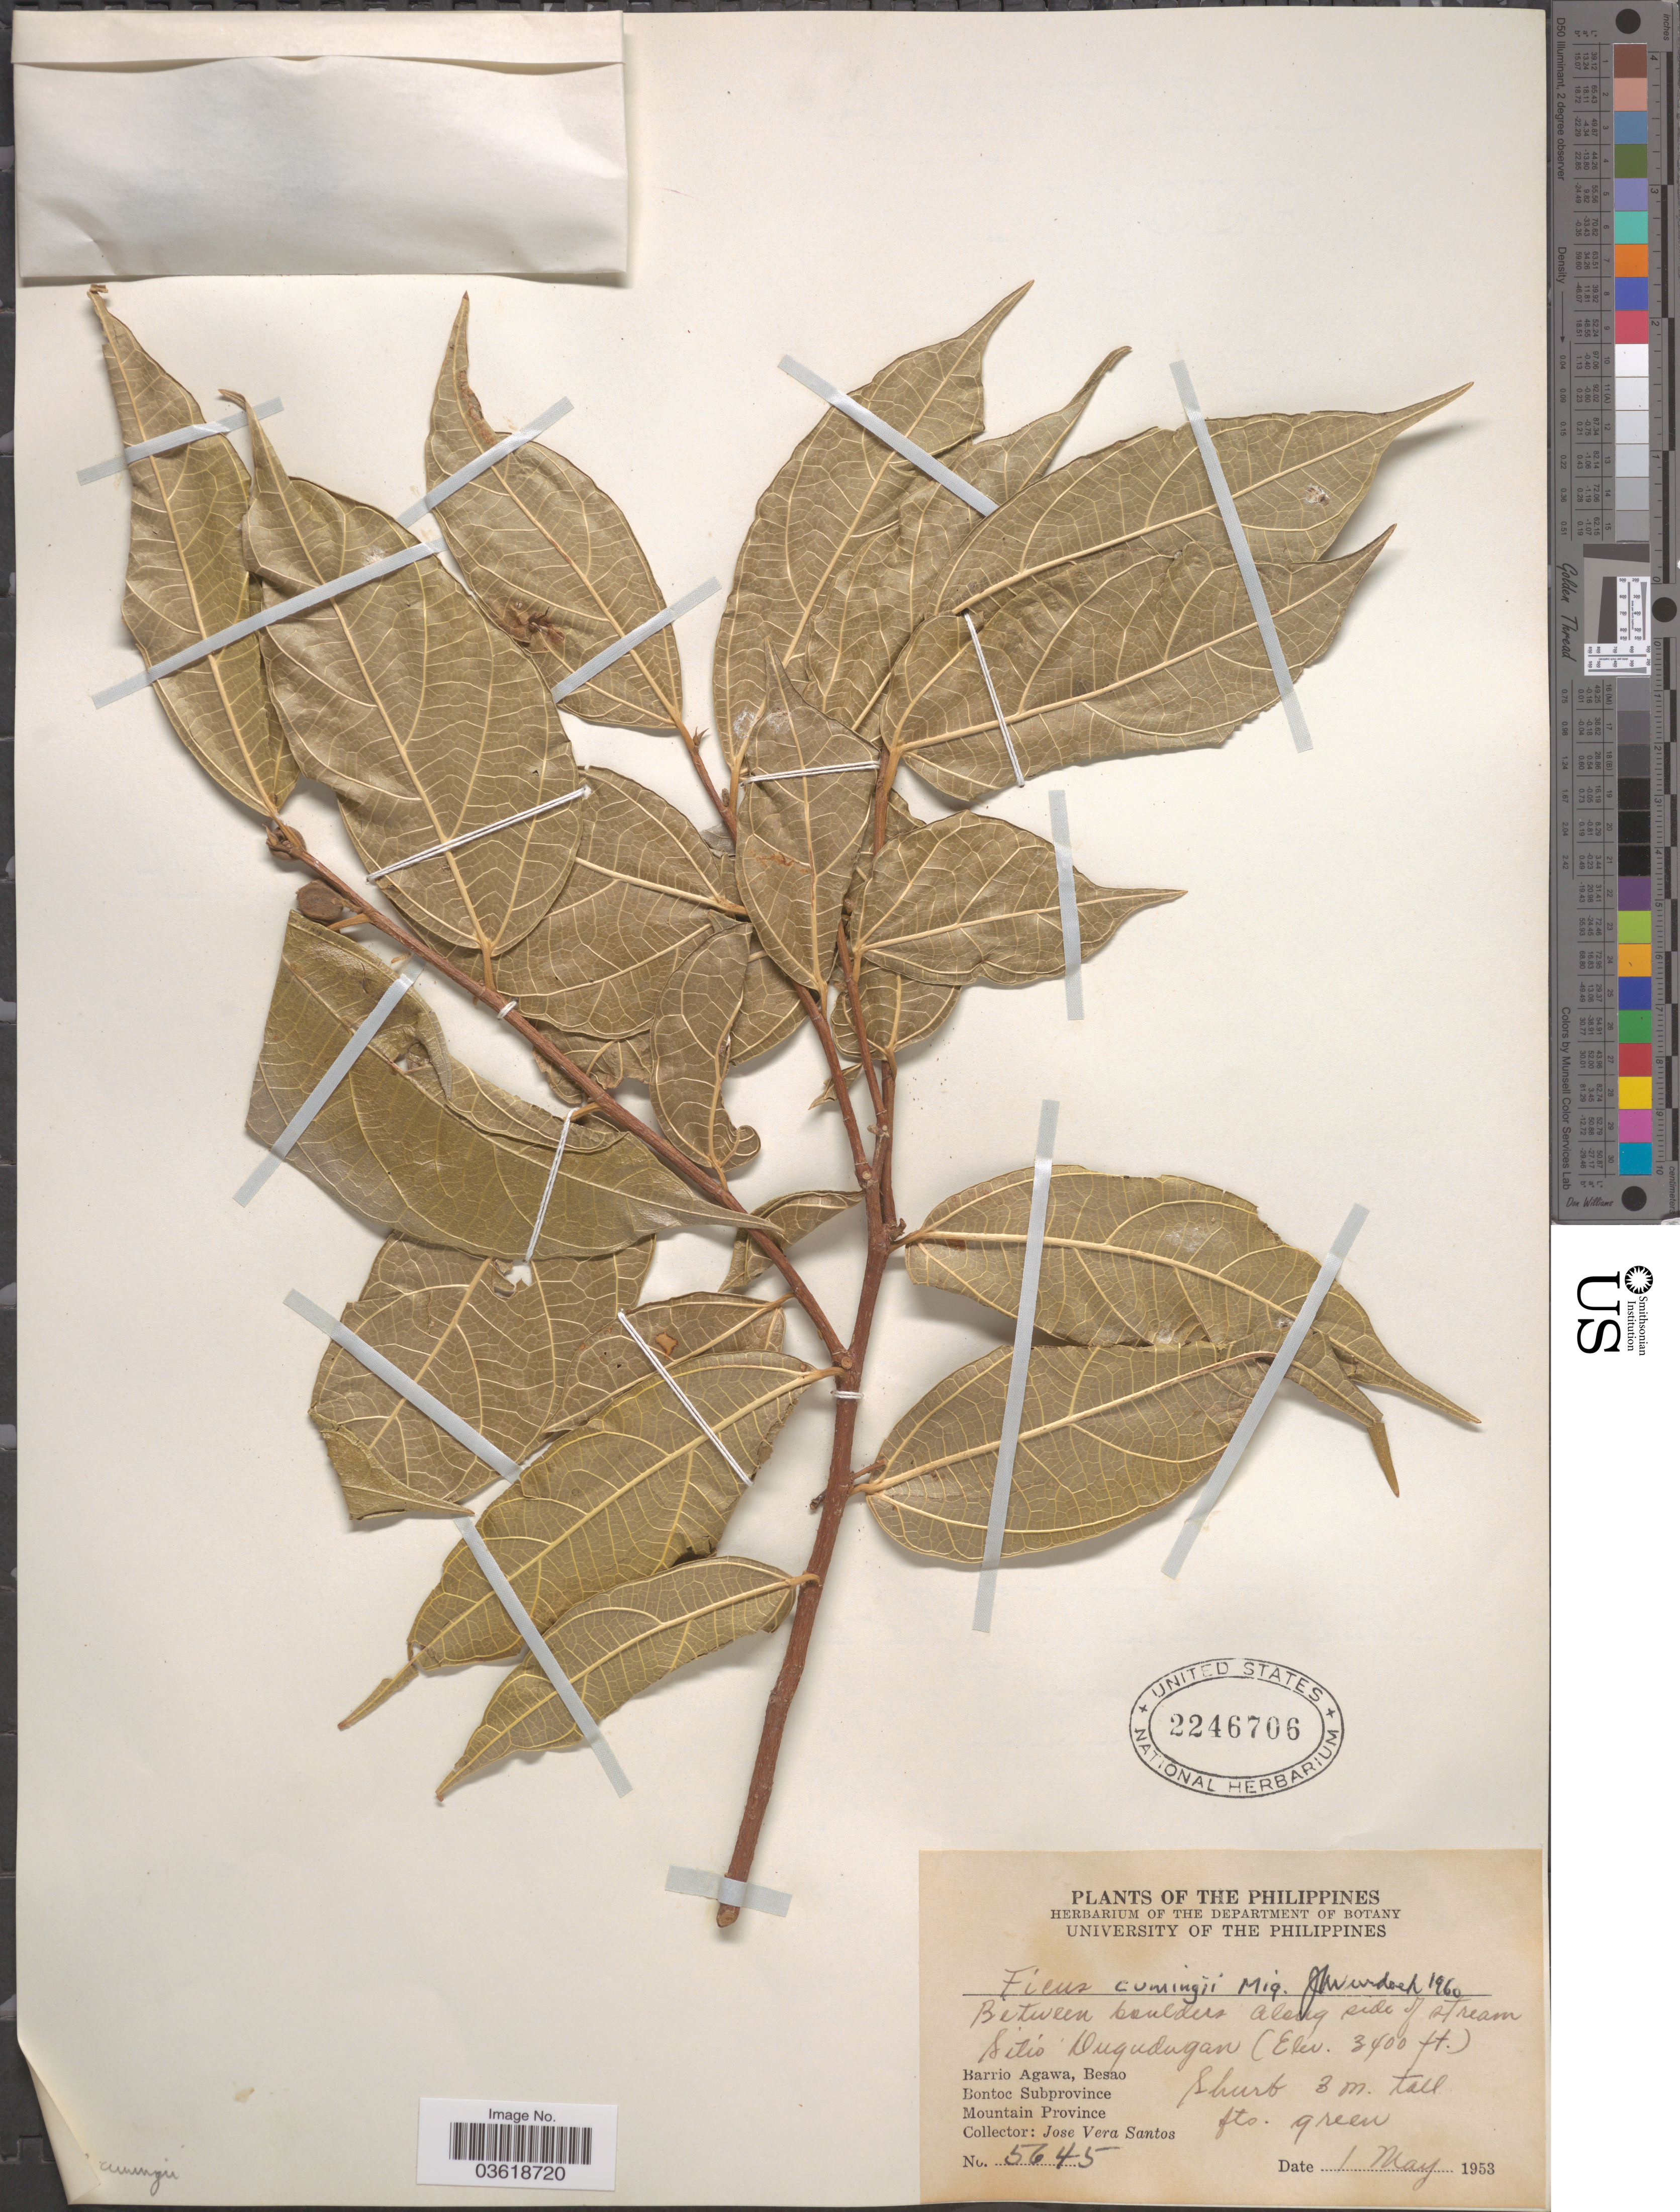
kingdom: Plantae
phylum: Tracheophyta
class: Magnoliopsida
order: Rosales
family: Moraceae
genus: Ficus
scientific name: Ficus cumingii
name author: Miq.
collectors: J. V. Santos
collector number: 5645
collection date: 1953-05-01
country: Philippines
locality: Between boulders along side of stream Sitio Dugudugan*. Barrio Agawa, Besao. Bontoc Subprovince. Mountain Province.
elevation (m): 1036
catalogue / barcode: US 2246706